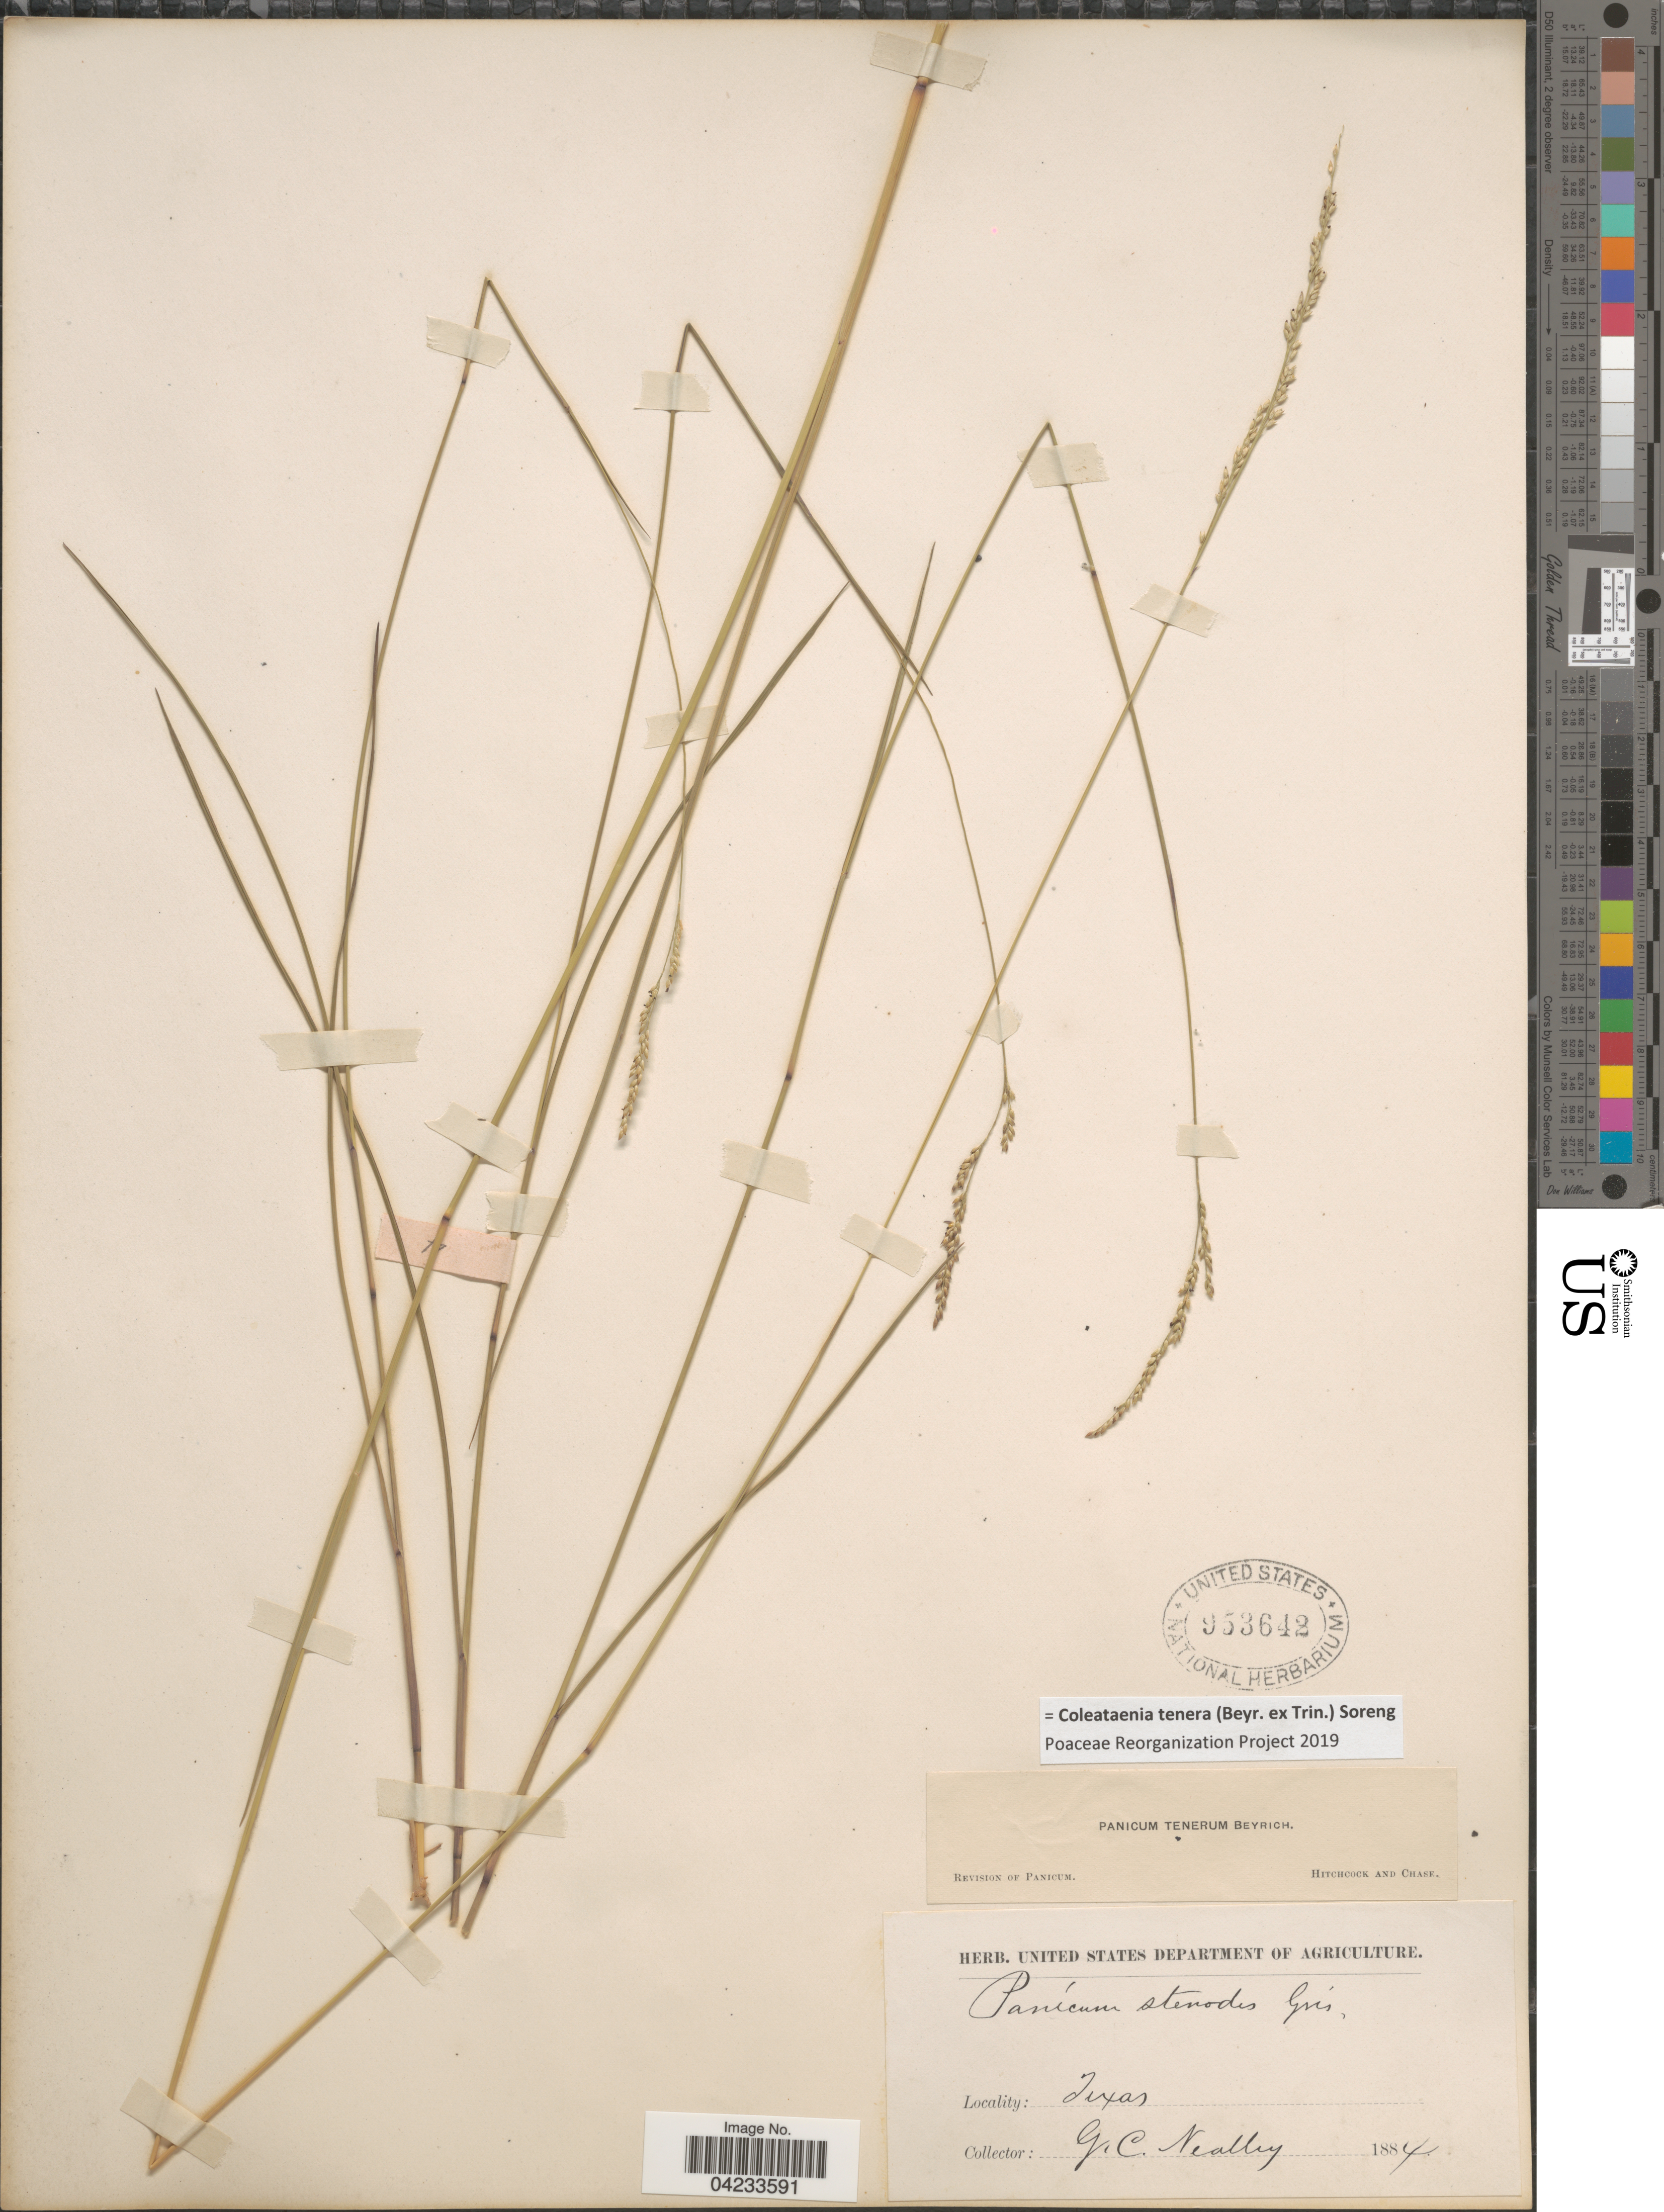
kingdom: Plantae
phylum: Tracheophyta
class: Liliopsida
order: Poales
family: Poaceae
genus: Coleataenia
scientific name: Coleataenia tenera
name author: (Beyr. ex Trin.) Soreng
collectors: G. C. Nealley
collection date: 1884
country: United States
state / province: Texas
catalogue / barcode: US 953642